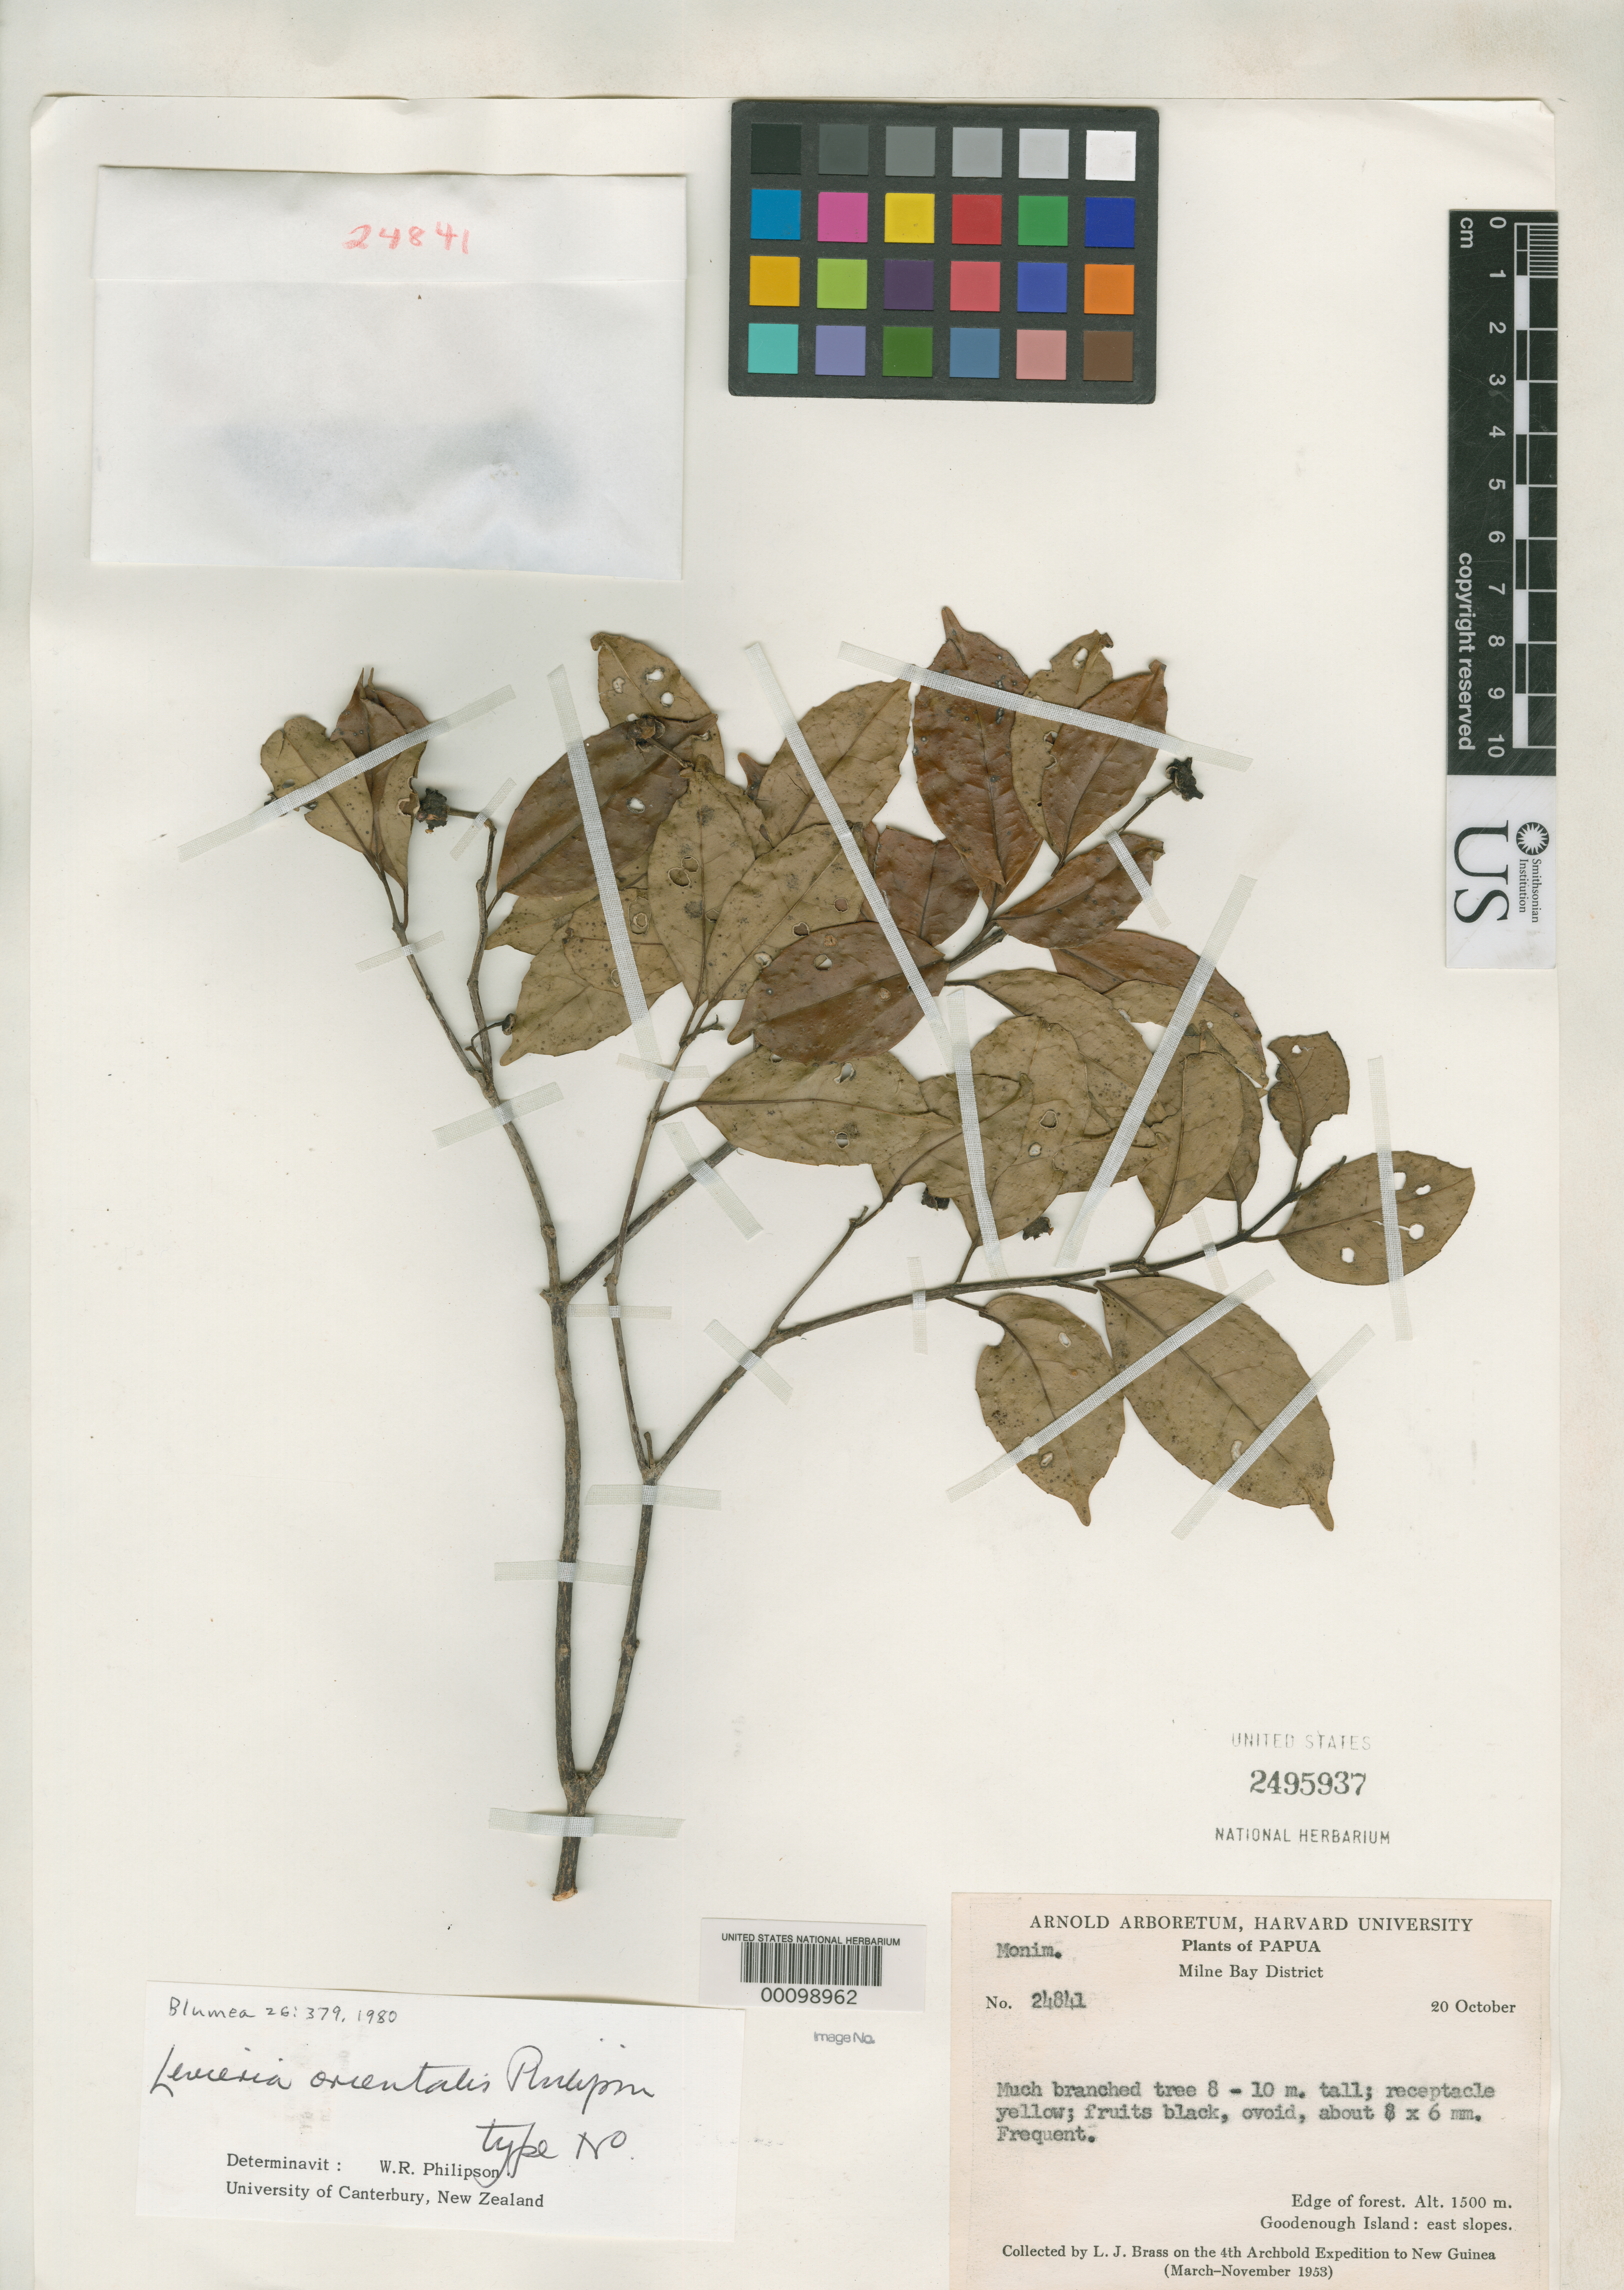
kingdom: Plantae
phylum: Tracheophyta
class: Magnoliopsida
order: Laurales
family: Monimiaceae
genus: Levieria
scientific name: Levieria orientalis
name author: Philipson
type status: Isotype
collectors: L. J. Brass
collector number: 24841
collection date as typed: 20 Oct 1953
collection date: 1953-10-20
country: Papua New Guinea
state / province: Milne Bay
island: Goodenough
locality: E slopes.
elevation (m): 1500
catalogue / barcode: US 2495937